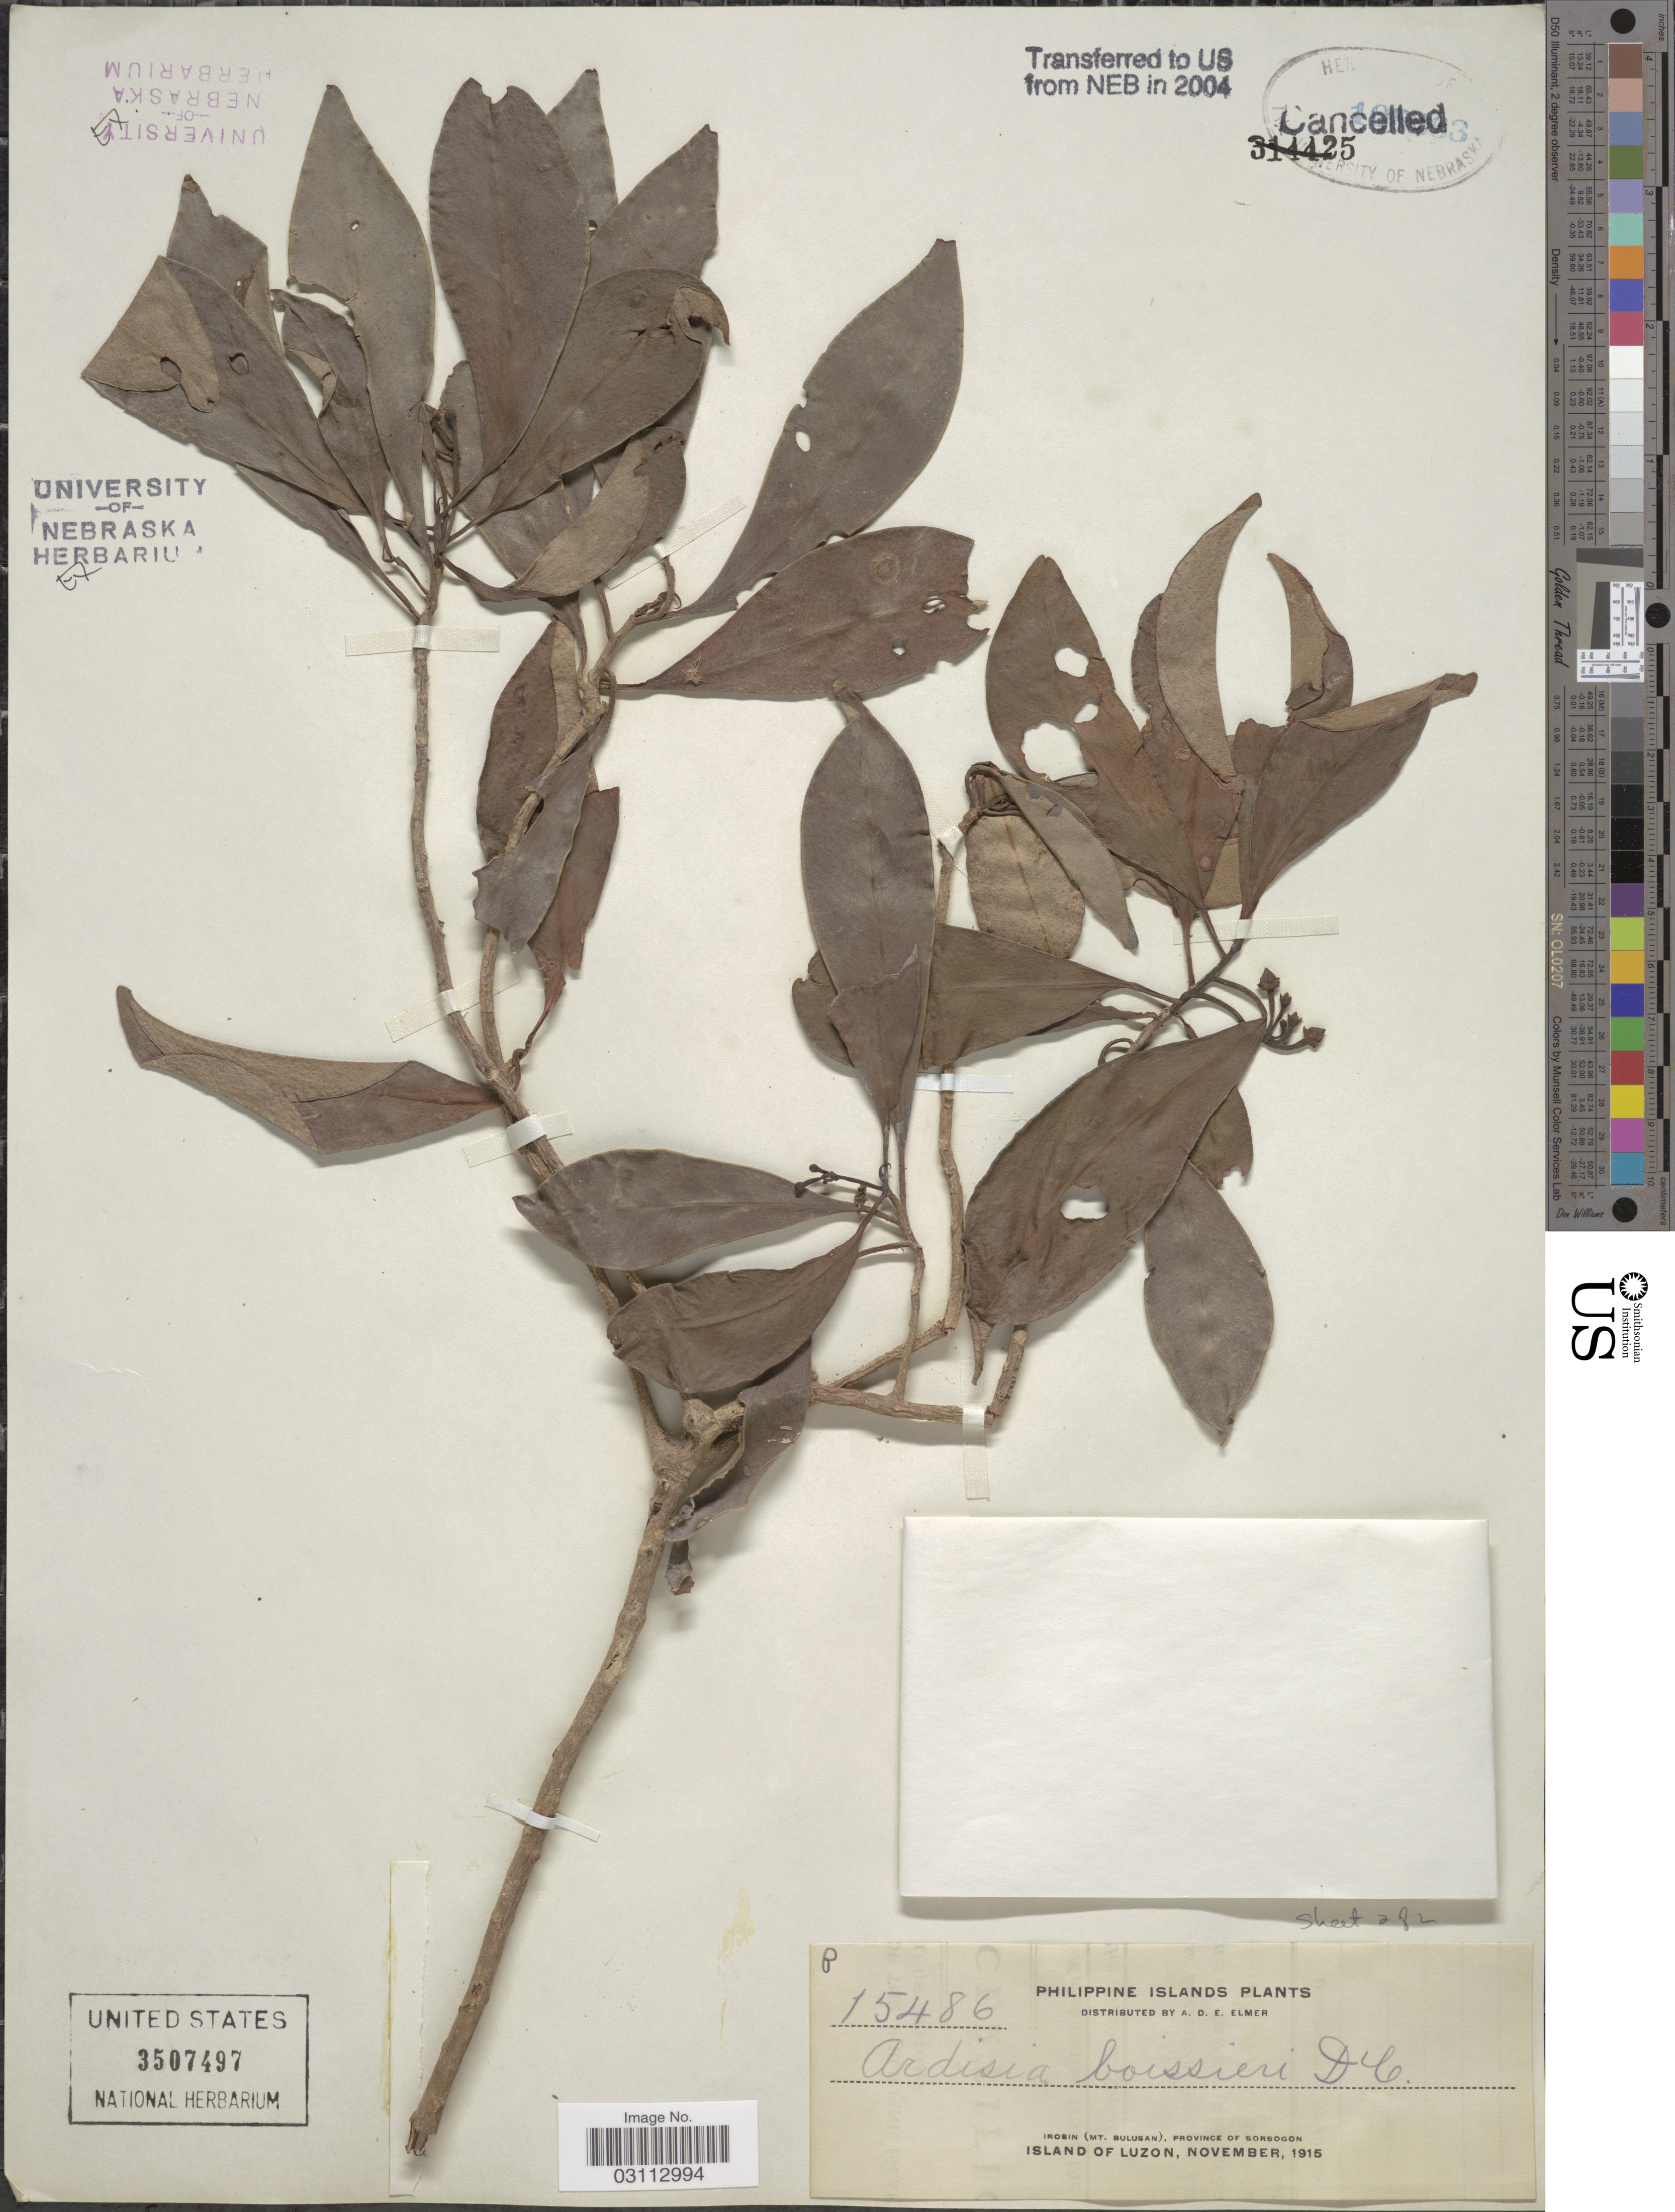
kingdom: Plantae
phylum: Tracheophyta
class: Magnoliopsida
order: Ericales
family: Primulaceae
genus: Ardisia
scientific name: Ardisia squamulosa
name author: C. Presl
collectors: A. D. E. Elmer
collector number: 15486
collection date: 1915-11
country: Philippines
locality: Irosin (Mt. Bulusan), province of Sorsogon. Island of Luzon.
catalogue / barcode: US 3507497